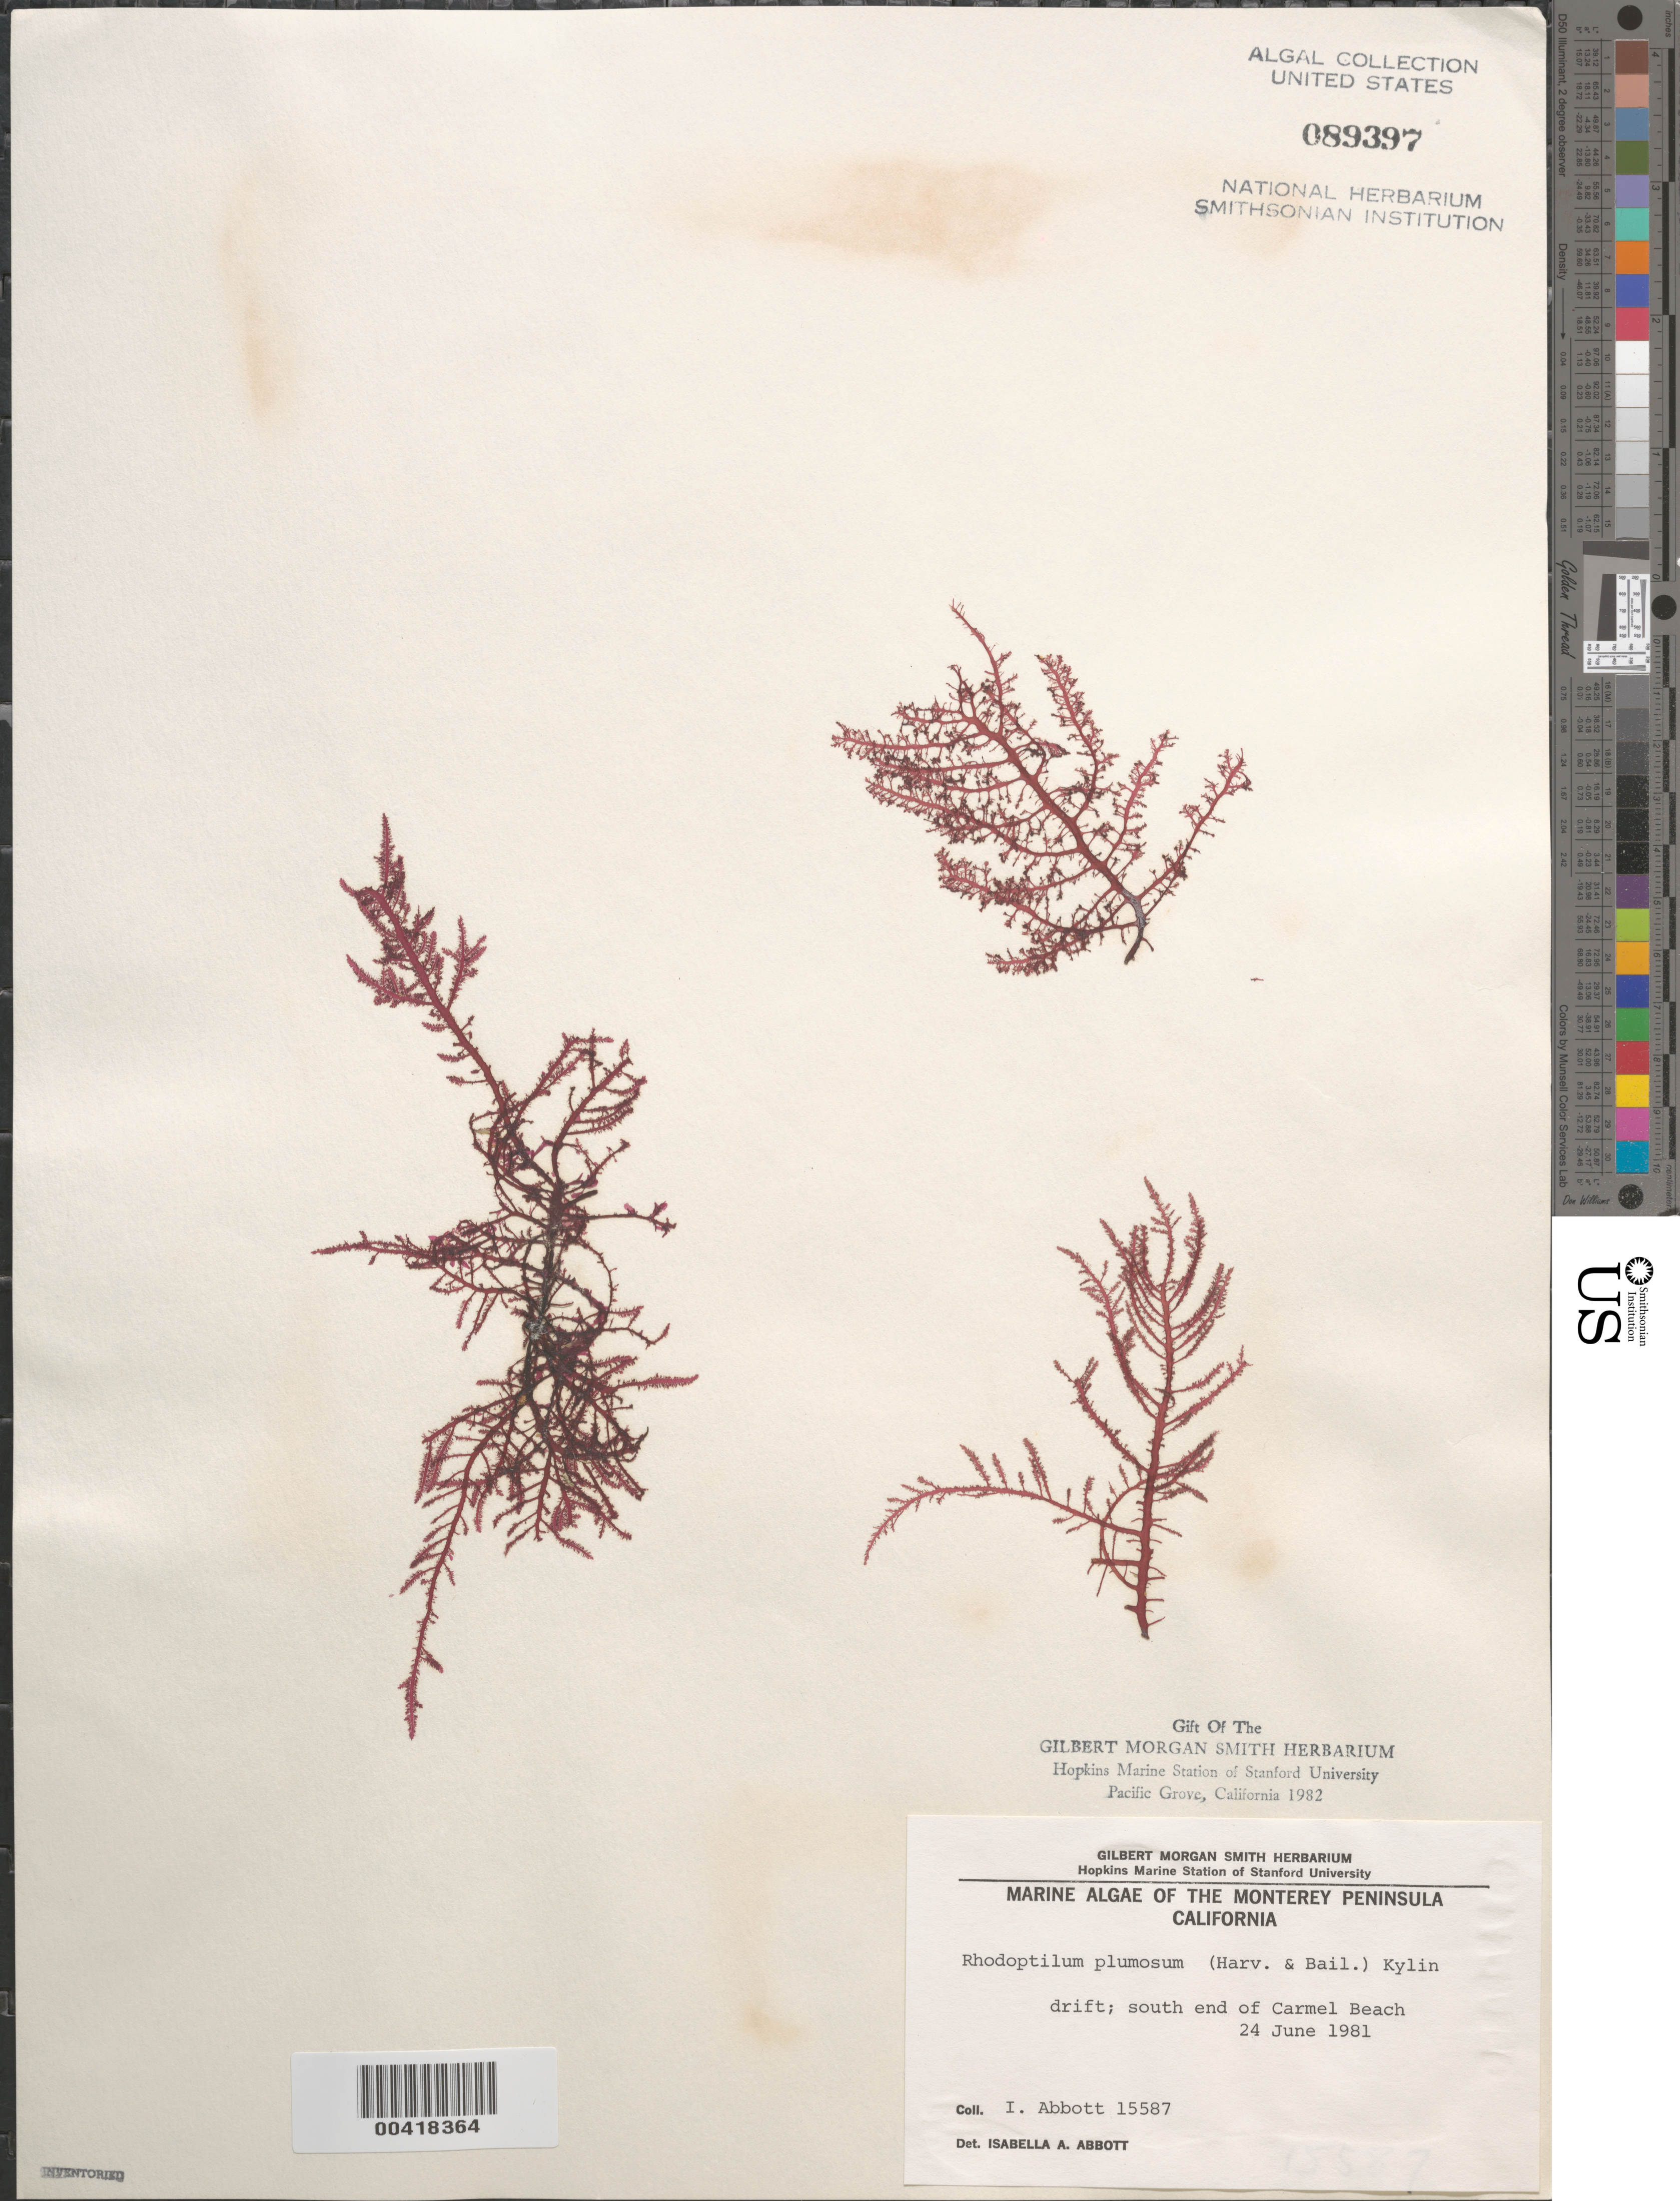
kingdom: Plantae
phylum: Rhodophyta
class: Florideophyceae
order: Ceramiales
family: Dasyaceae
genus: Rhodoptilum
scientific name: Rhodoptilum plumosum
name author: (Harv. & Bail.) Kylin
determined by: Abbott, Isabella A.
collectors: I. A. Abbott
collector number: IAA 15587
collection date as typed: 24 Jun 1981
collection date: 1981-06-24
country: United States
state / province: California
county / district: Monterey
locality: Carmel Beach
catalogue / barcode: US 89397